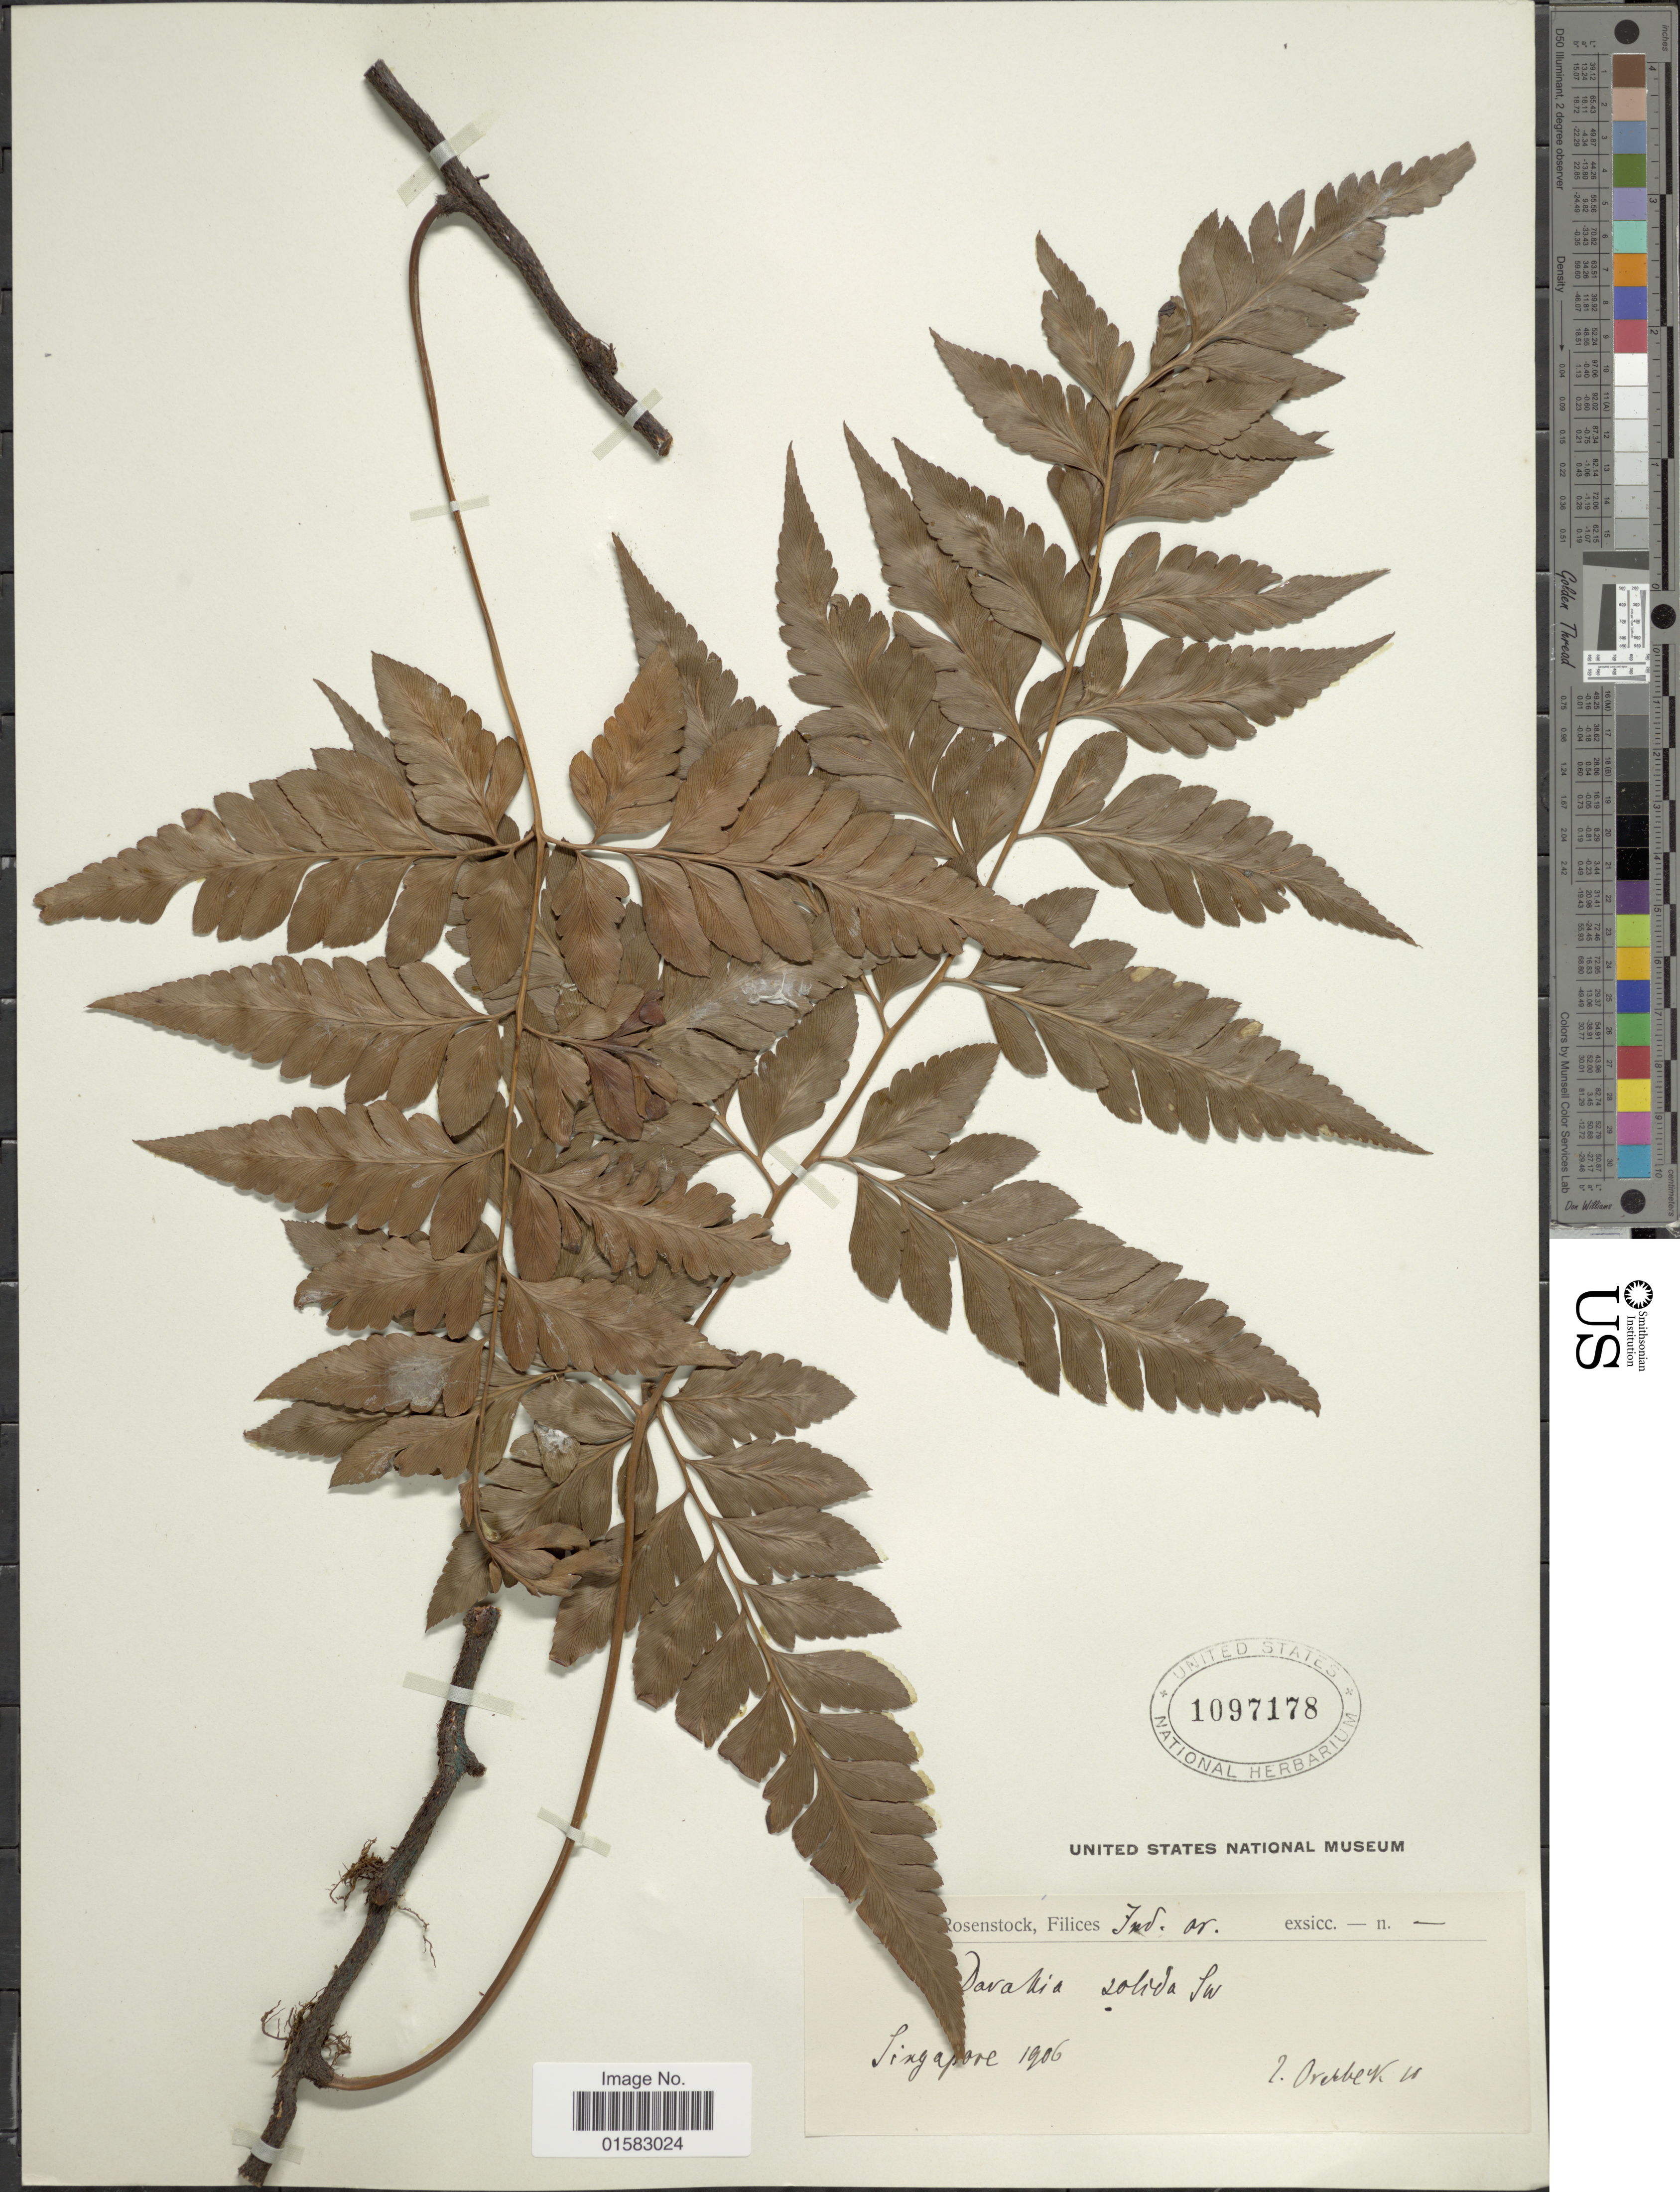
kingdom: Plantae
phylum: Tracheophyta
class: Polypodiopsida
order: Polypodiales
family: Davalliaceae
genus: Davallia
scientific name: Davallia solida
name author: (G. Forst.) Sw.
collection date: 1906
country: Singapore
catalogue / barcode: US 1097178